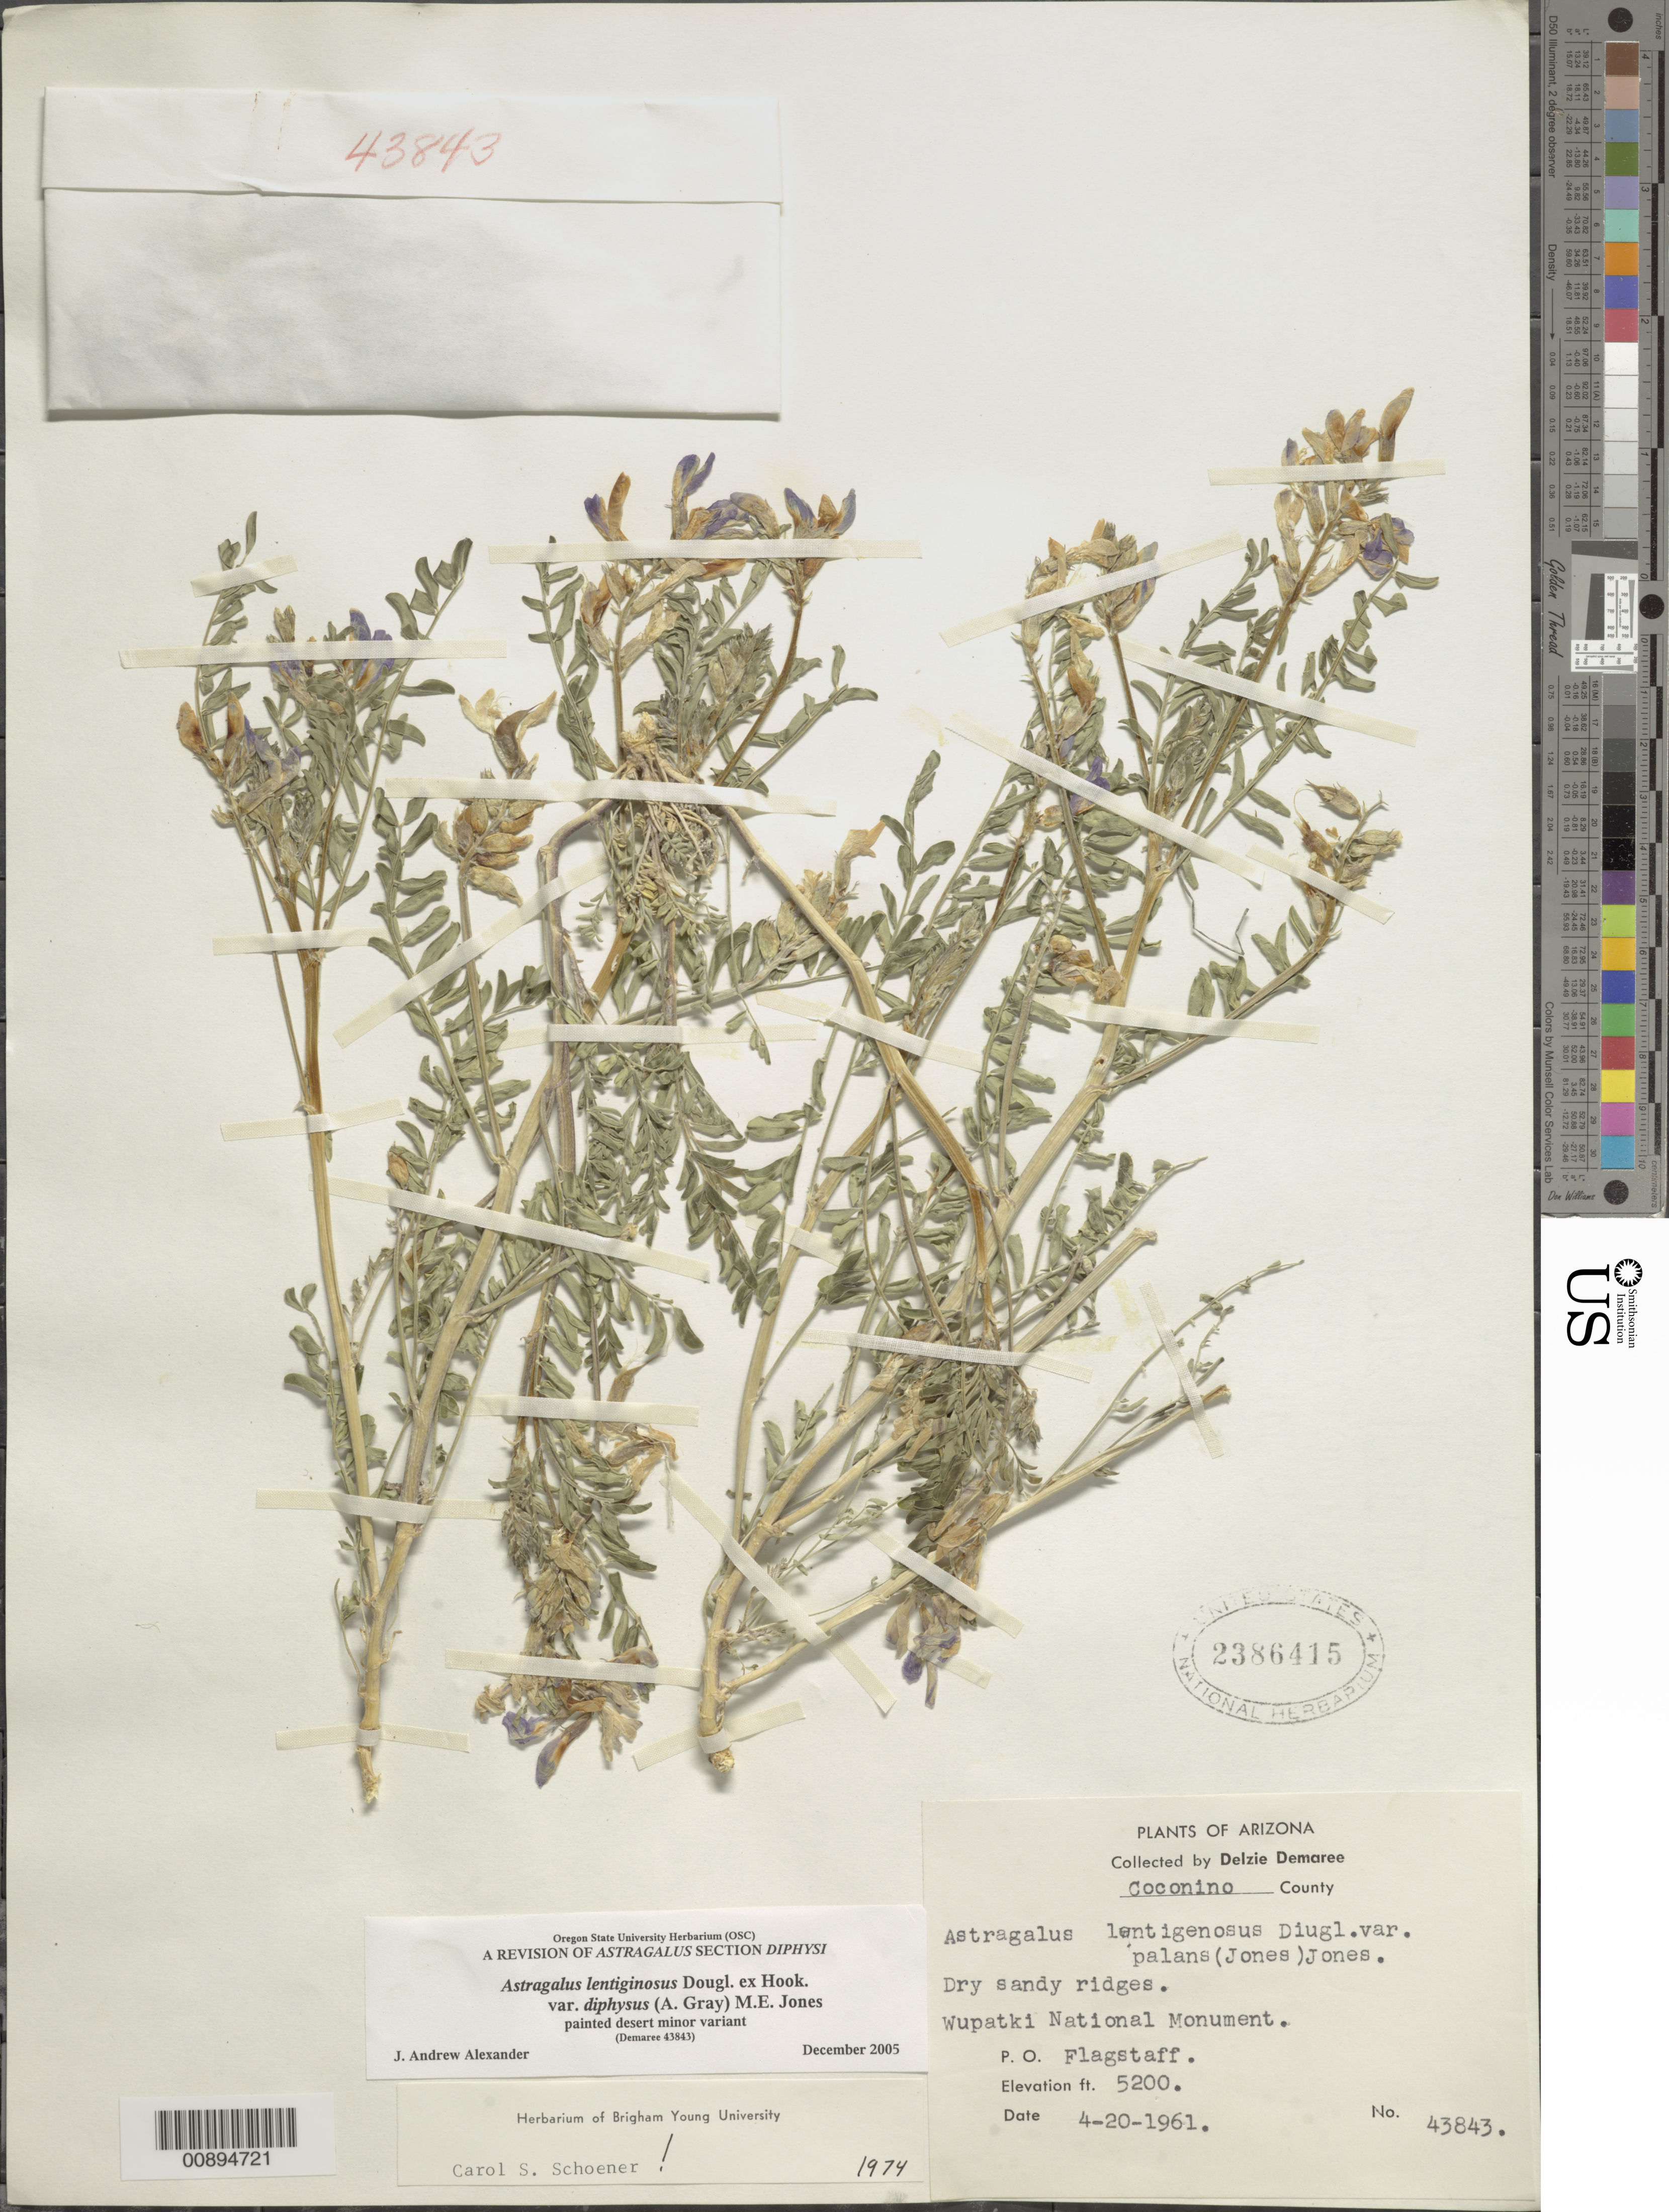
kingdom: Plantae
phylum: Tracheophyta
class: Magnoliopsida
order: Fabales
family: Fabaceae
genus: Astragalus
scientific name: Astragalus lentiginosus var. diphysus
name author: (A. Gray) M.E. Jones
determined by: Alexander, J. A.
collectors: D. Demaree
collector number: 43843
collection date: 1961-04-20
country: United States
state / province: Arizona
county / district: Coconino / Navajo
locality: Wupatki National Monument.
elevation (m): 1585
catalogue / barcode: US 2386415